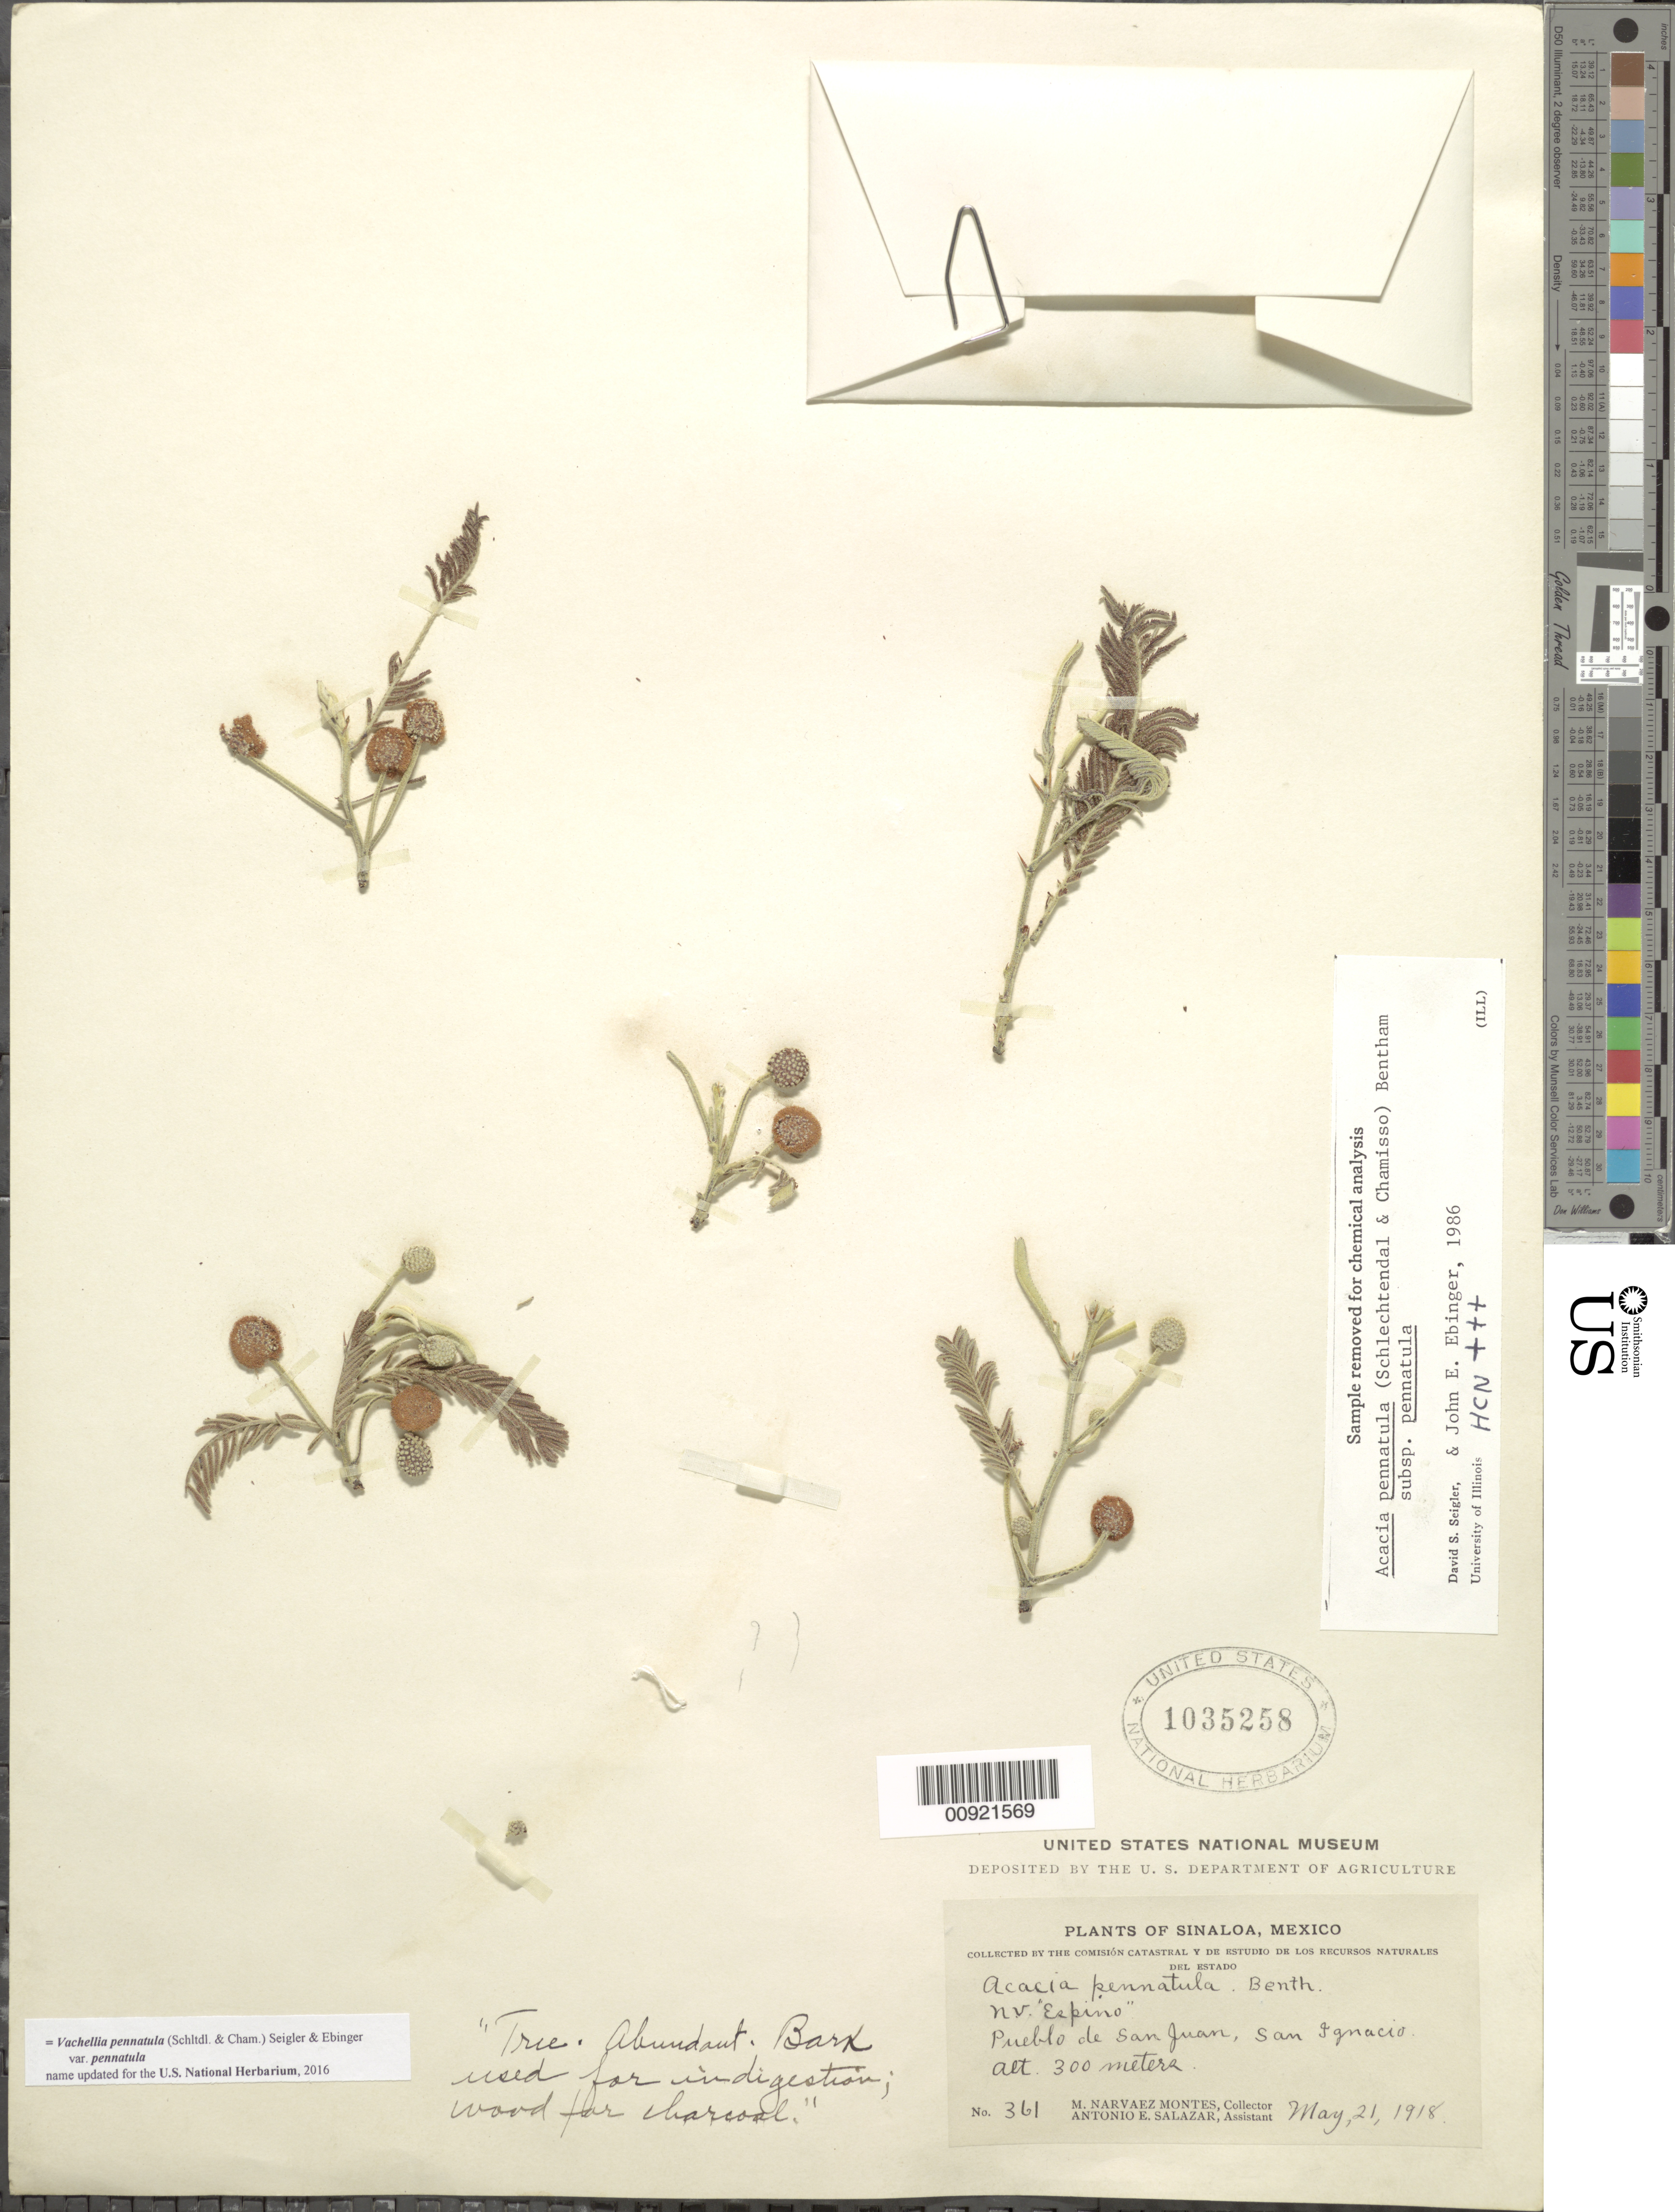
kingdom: Plantae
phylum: Tracheophyta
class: Magnoliopsida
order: Fabales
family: Fabaceae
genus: Vachellia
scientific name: Vachellia pennatula var. pennatula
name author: (Schltdl. & Cham.) Seigler & Ebinger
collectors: M. Narvaez-Montes & A. E. Salazar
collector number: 361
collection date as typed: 21 May 1918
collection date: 1918-05-21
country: Mexico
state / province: Sinaloa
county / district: San Ignacio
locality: Pueblo de San Juan, San Ignacio, Sinaloa.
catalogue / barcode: US 1035258